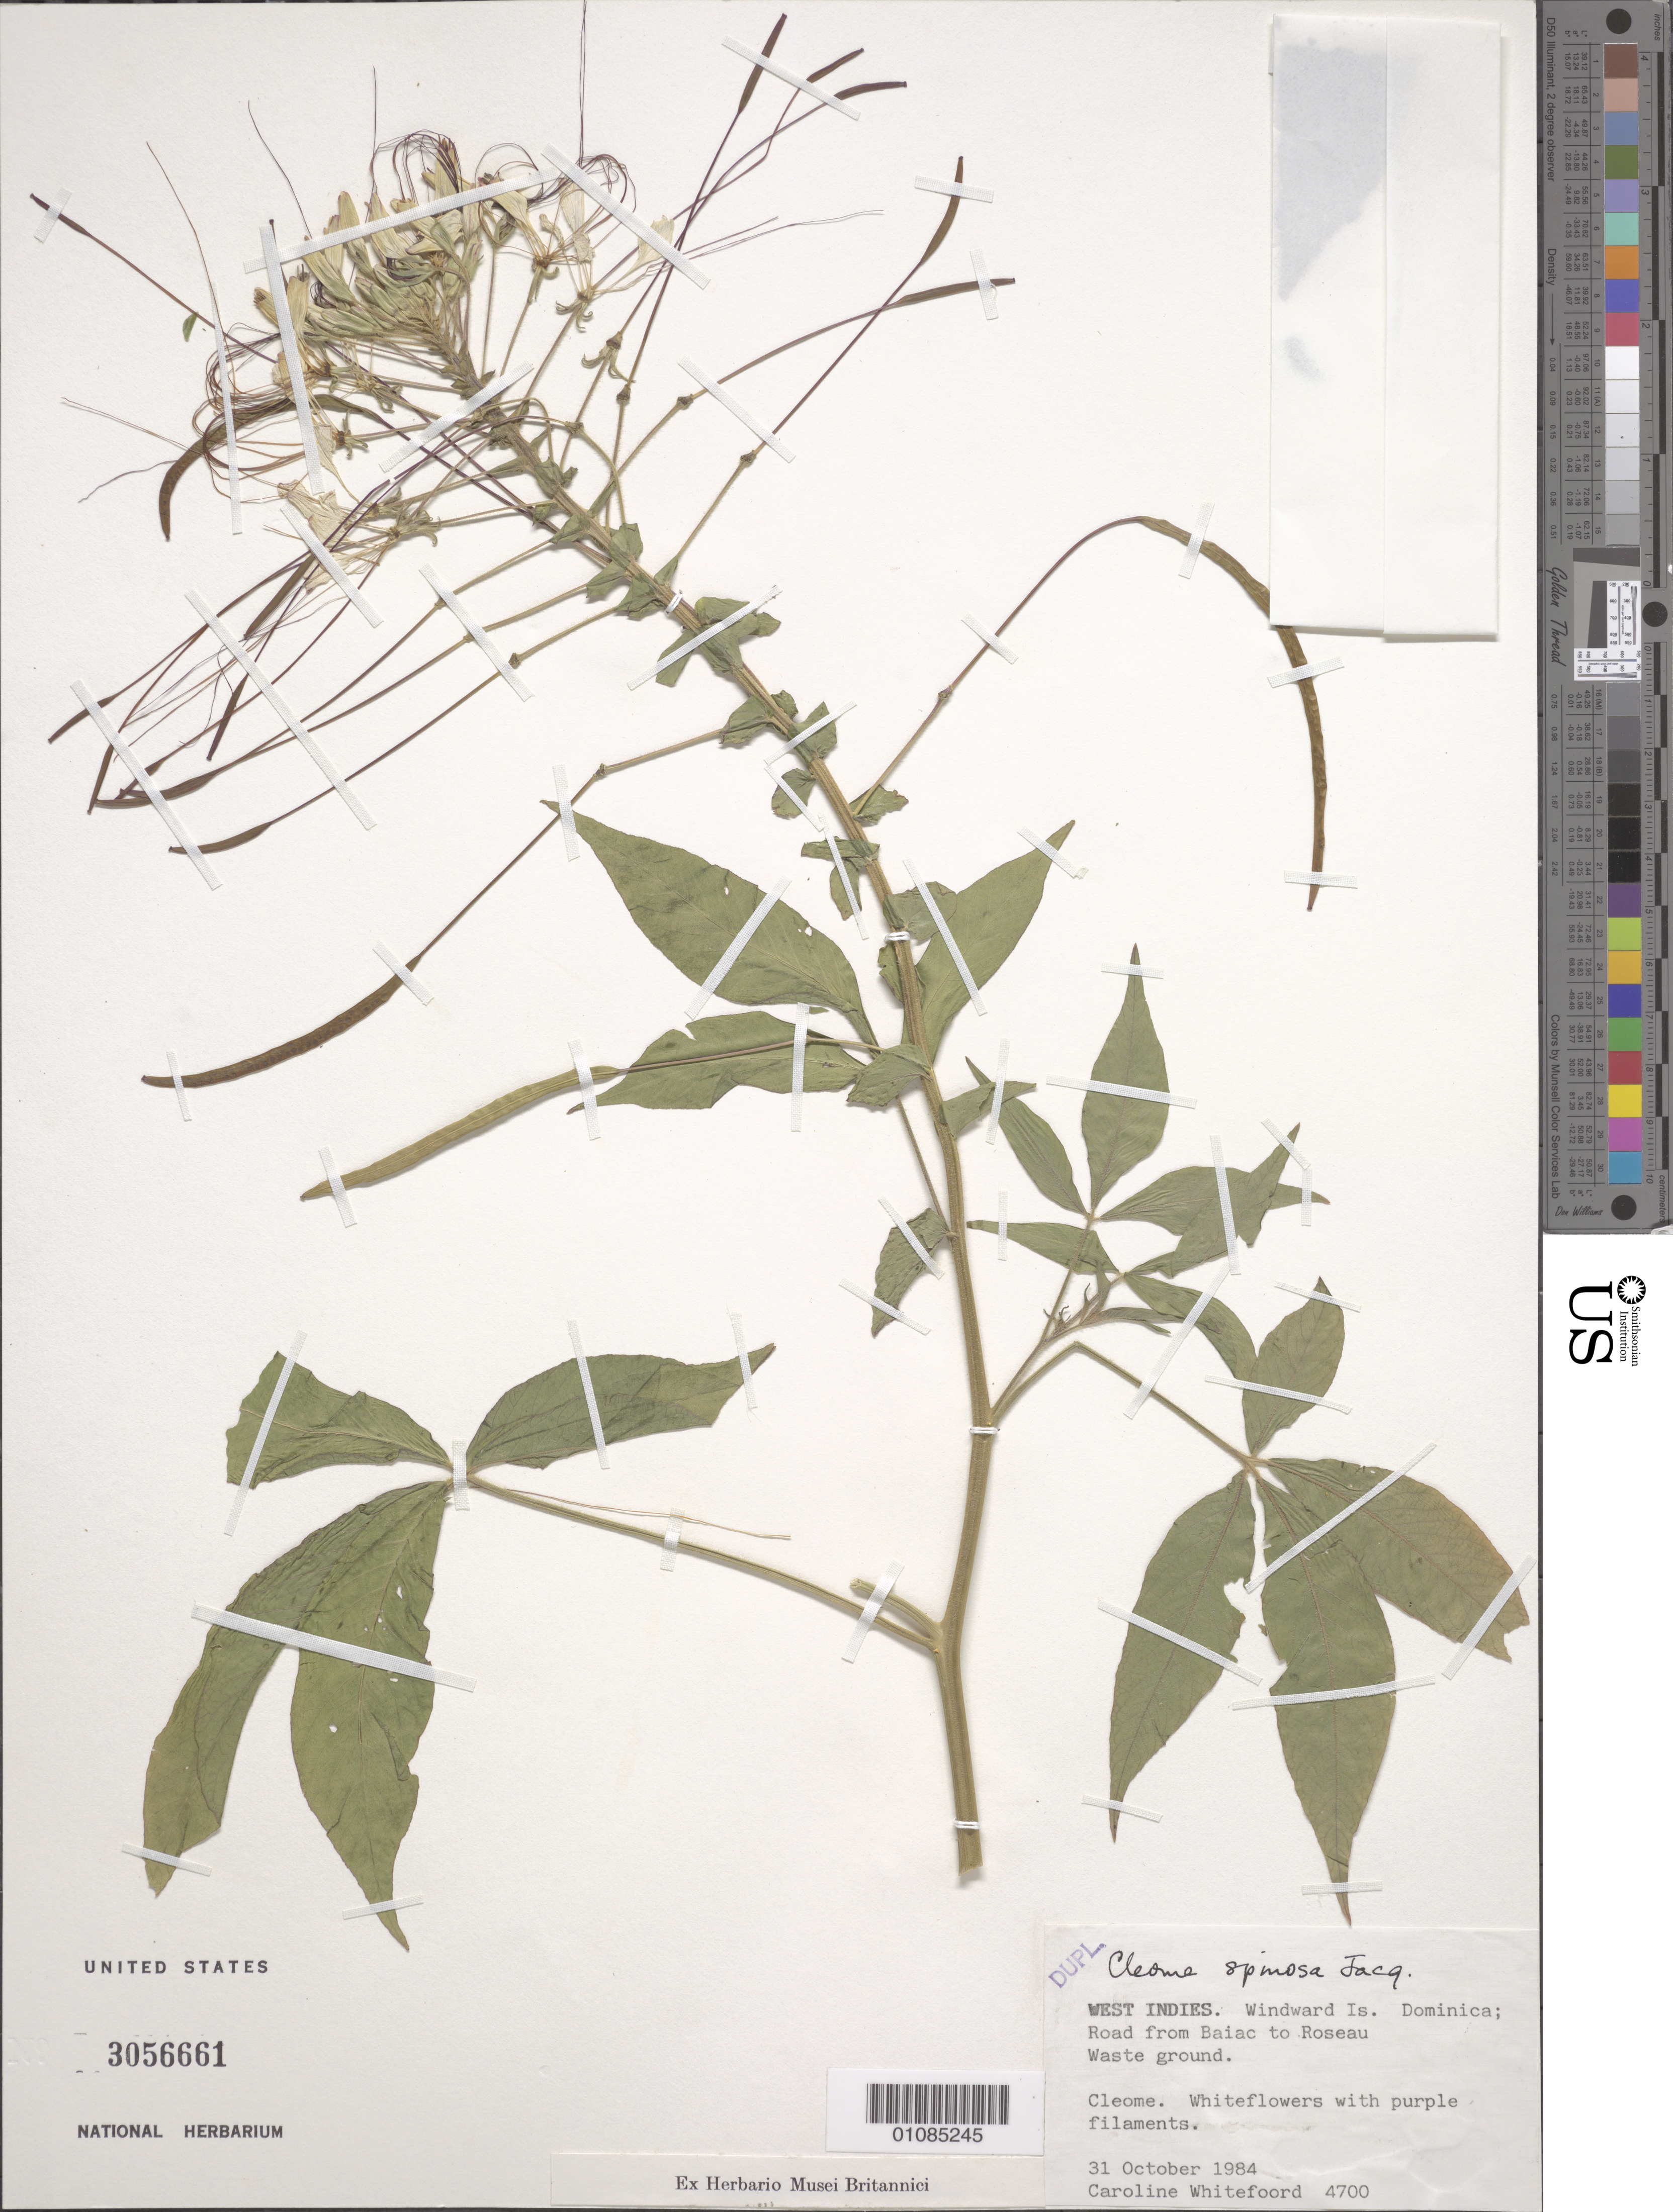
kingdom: Plantae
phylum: Tracheophyta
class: Magnoliopsida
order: Brassicales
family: Cleomaceae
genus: Tarenaya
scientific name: Tarenaya spinosa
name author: (Jacq.) Raf.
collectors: C. Whitefoord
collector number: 4700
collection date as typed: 31 Oct 1984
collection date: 1984-10-31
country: Dominica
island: Dominica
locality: Road from Baiac to Roseau.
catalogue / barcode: US 3056661